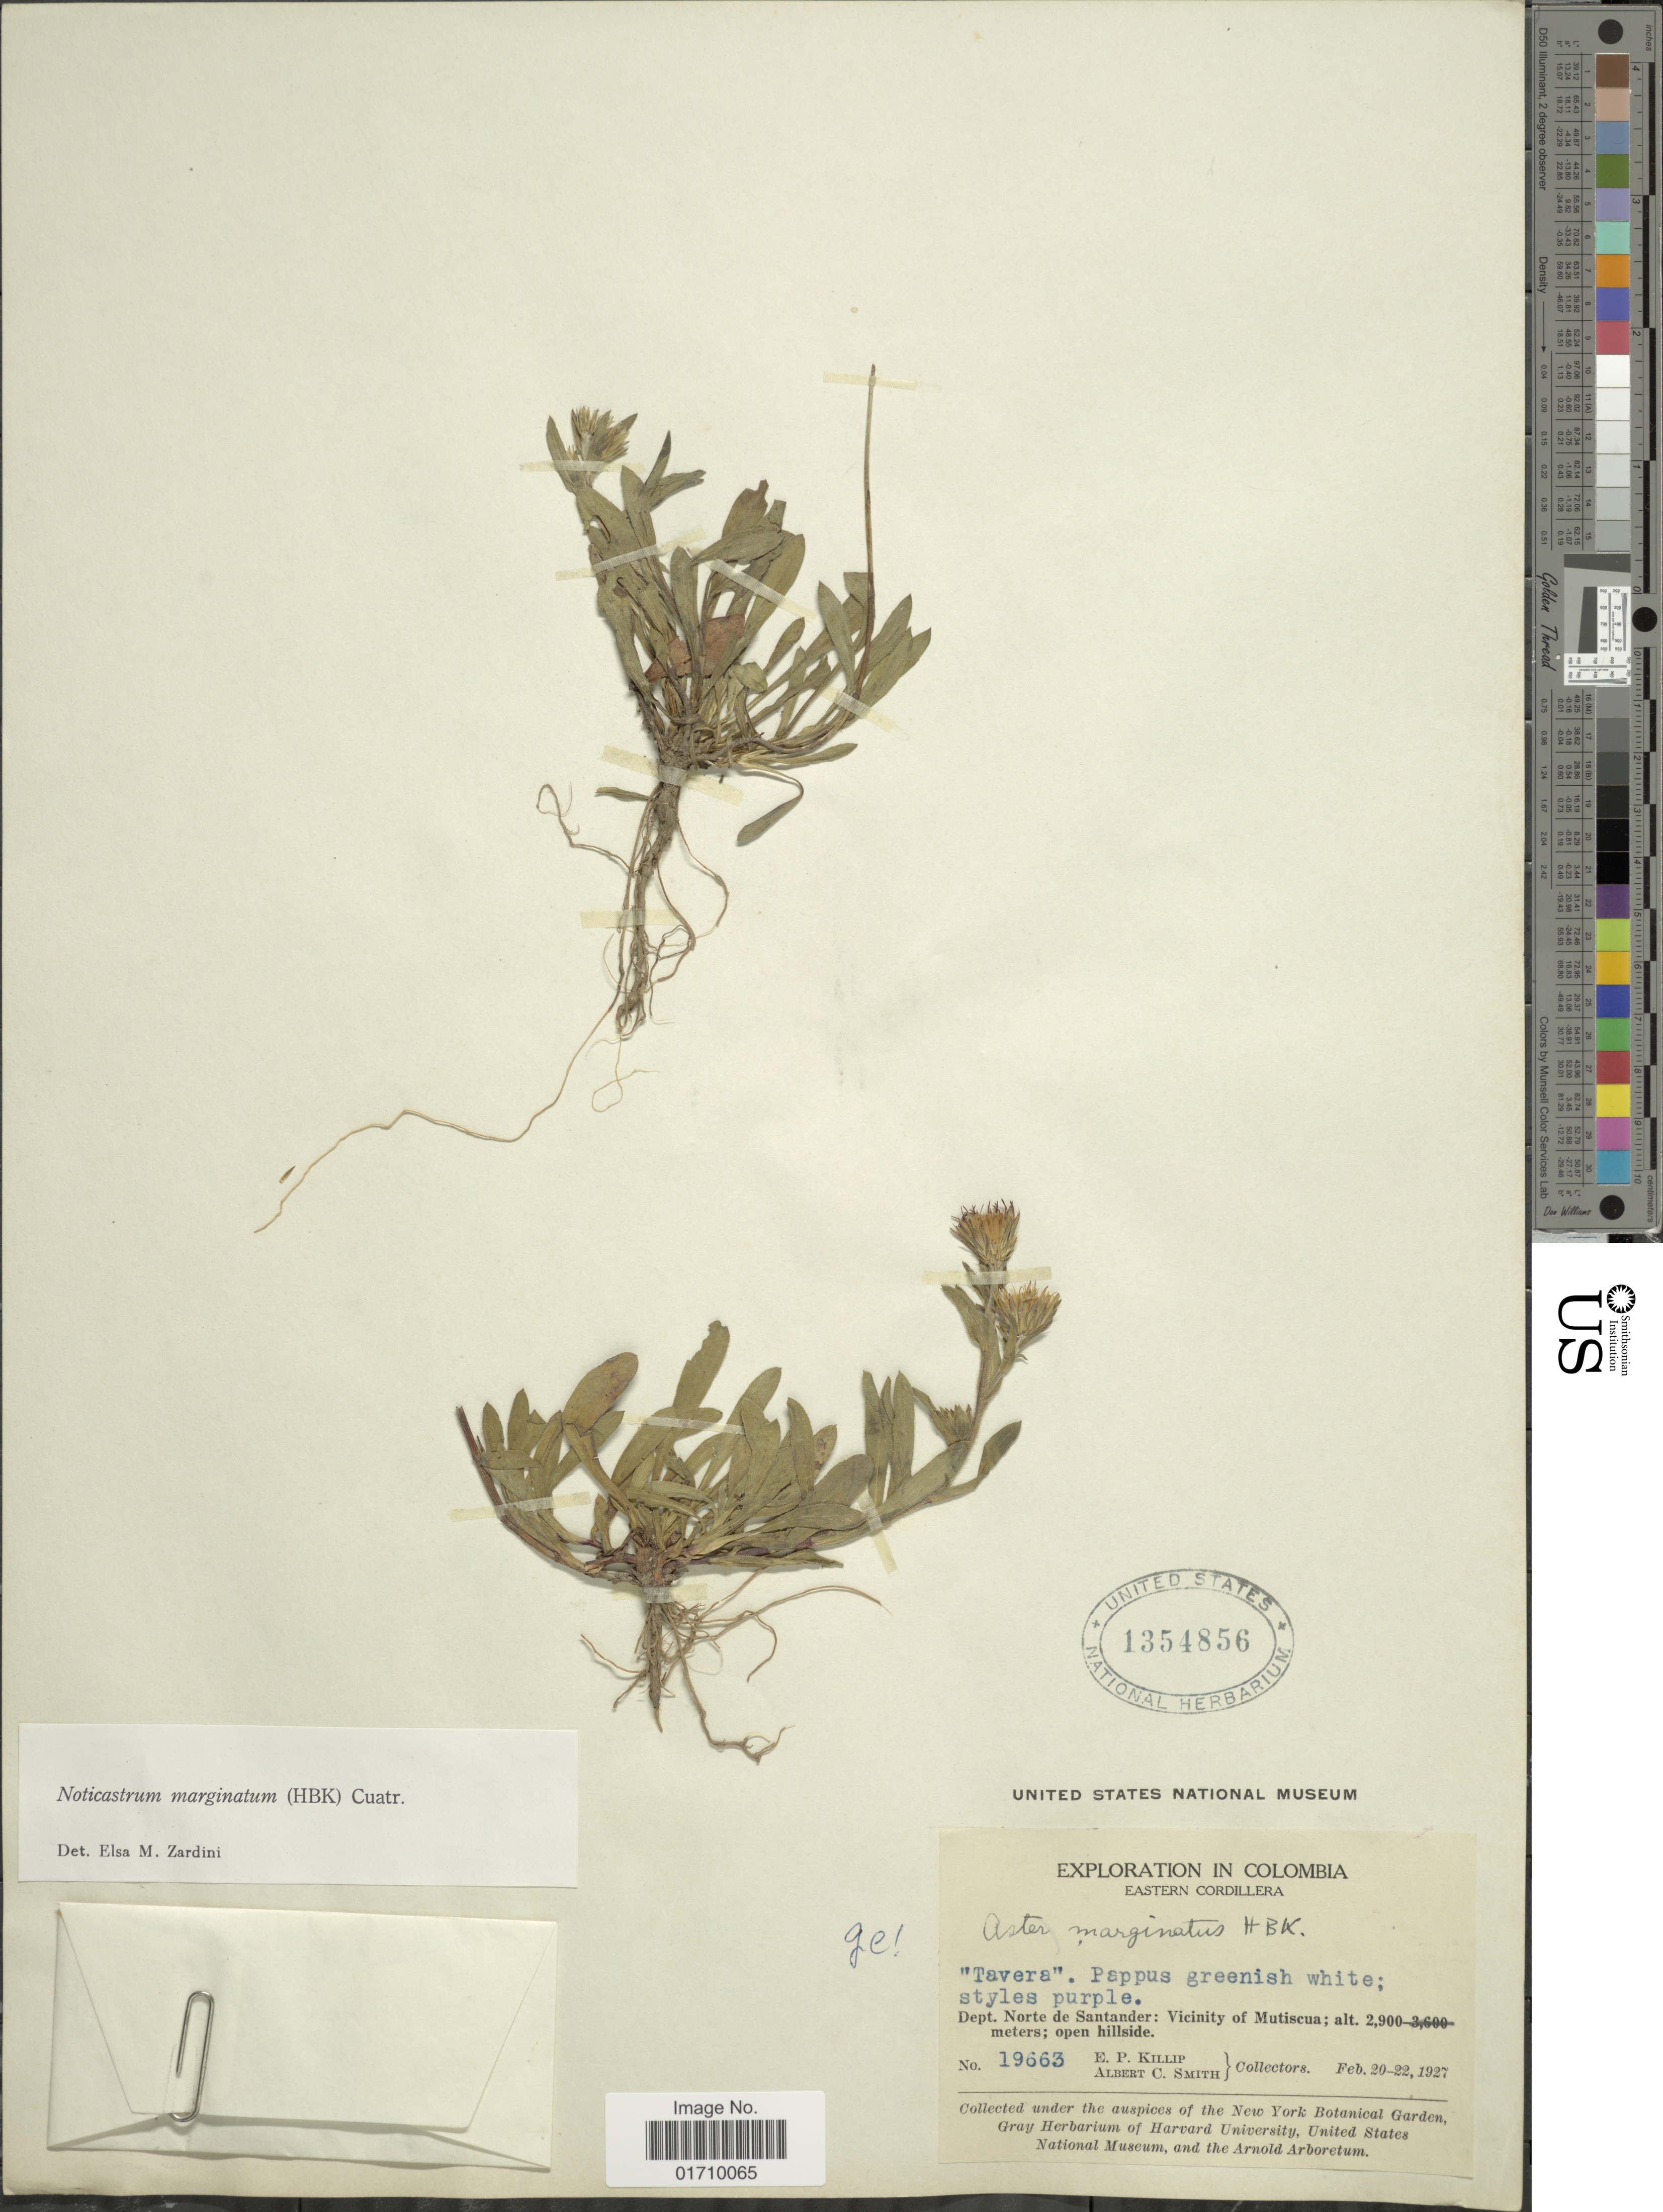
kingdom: Plantae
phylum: Tracheophyta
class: Magnoliopsida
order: Asterales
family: Asteraceae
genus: Noticastrum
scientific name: Noticastrum marginatum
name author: (Kunth) Cuatrec.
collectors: E. P. Killip & A. C. Smith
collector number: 19663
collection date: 1927-02-20/1927-02-22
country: Colombia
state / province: Norte de Santander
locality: Eastern Cordillera, Vicinity of Mutiscua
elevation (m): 2900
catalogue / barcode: US 1354856